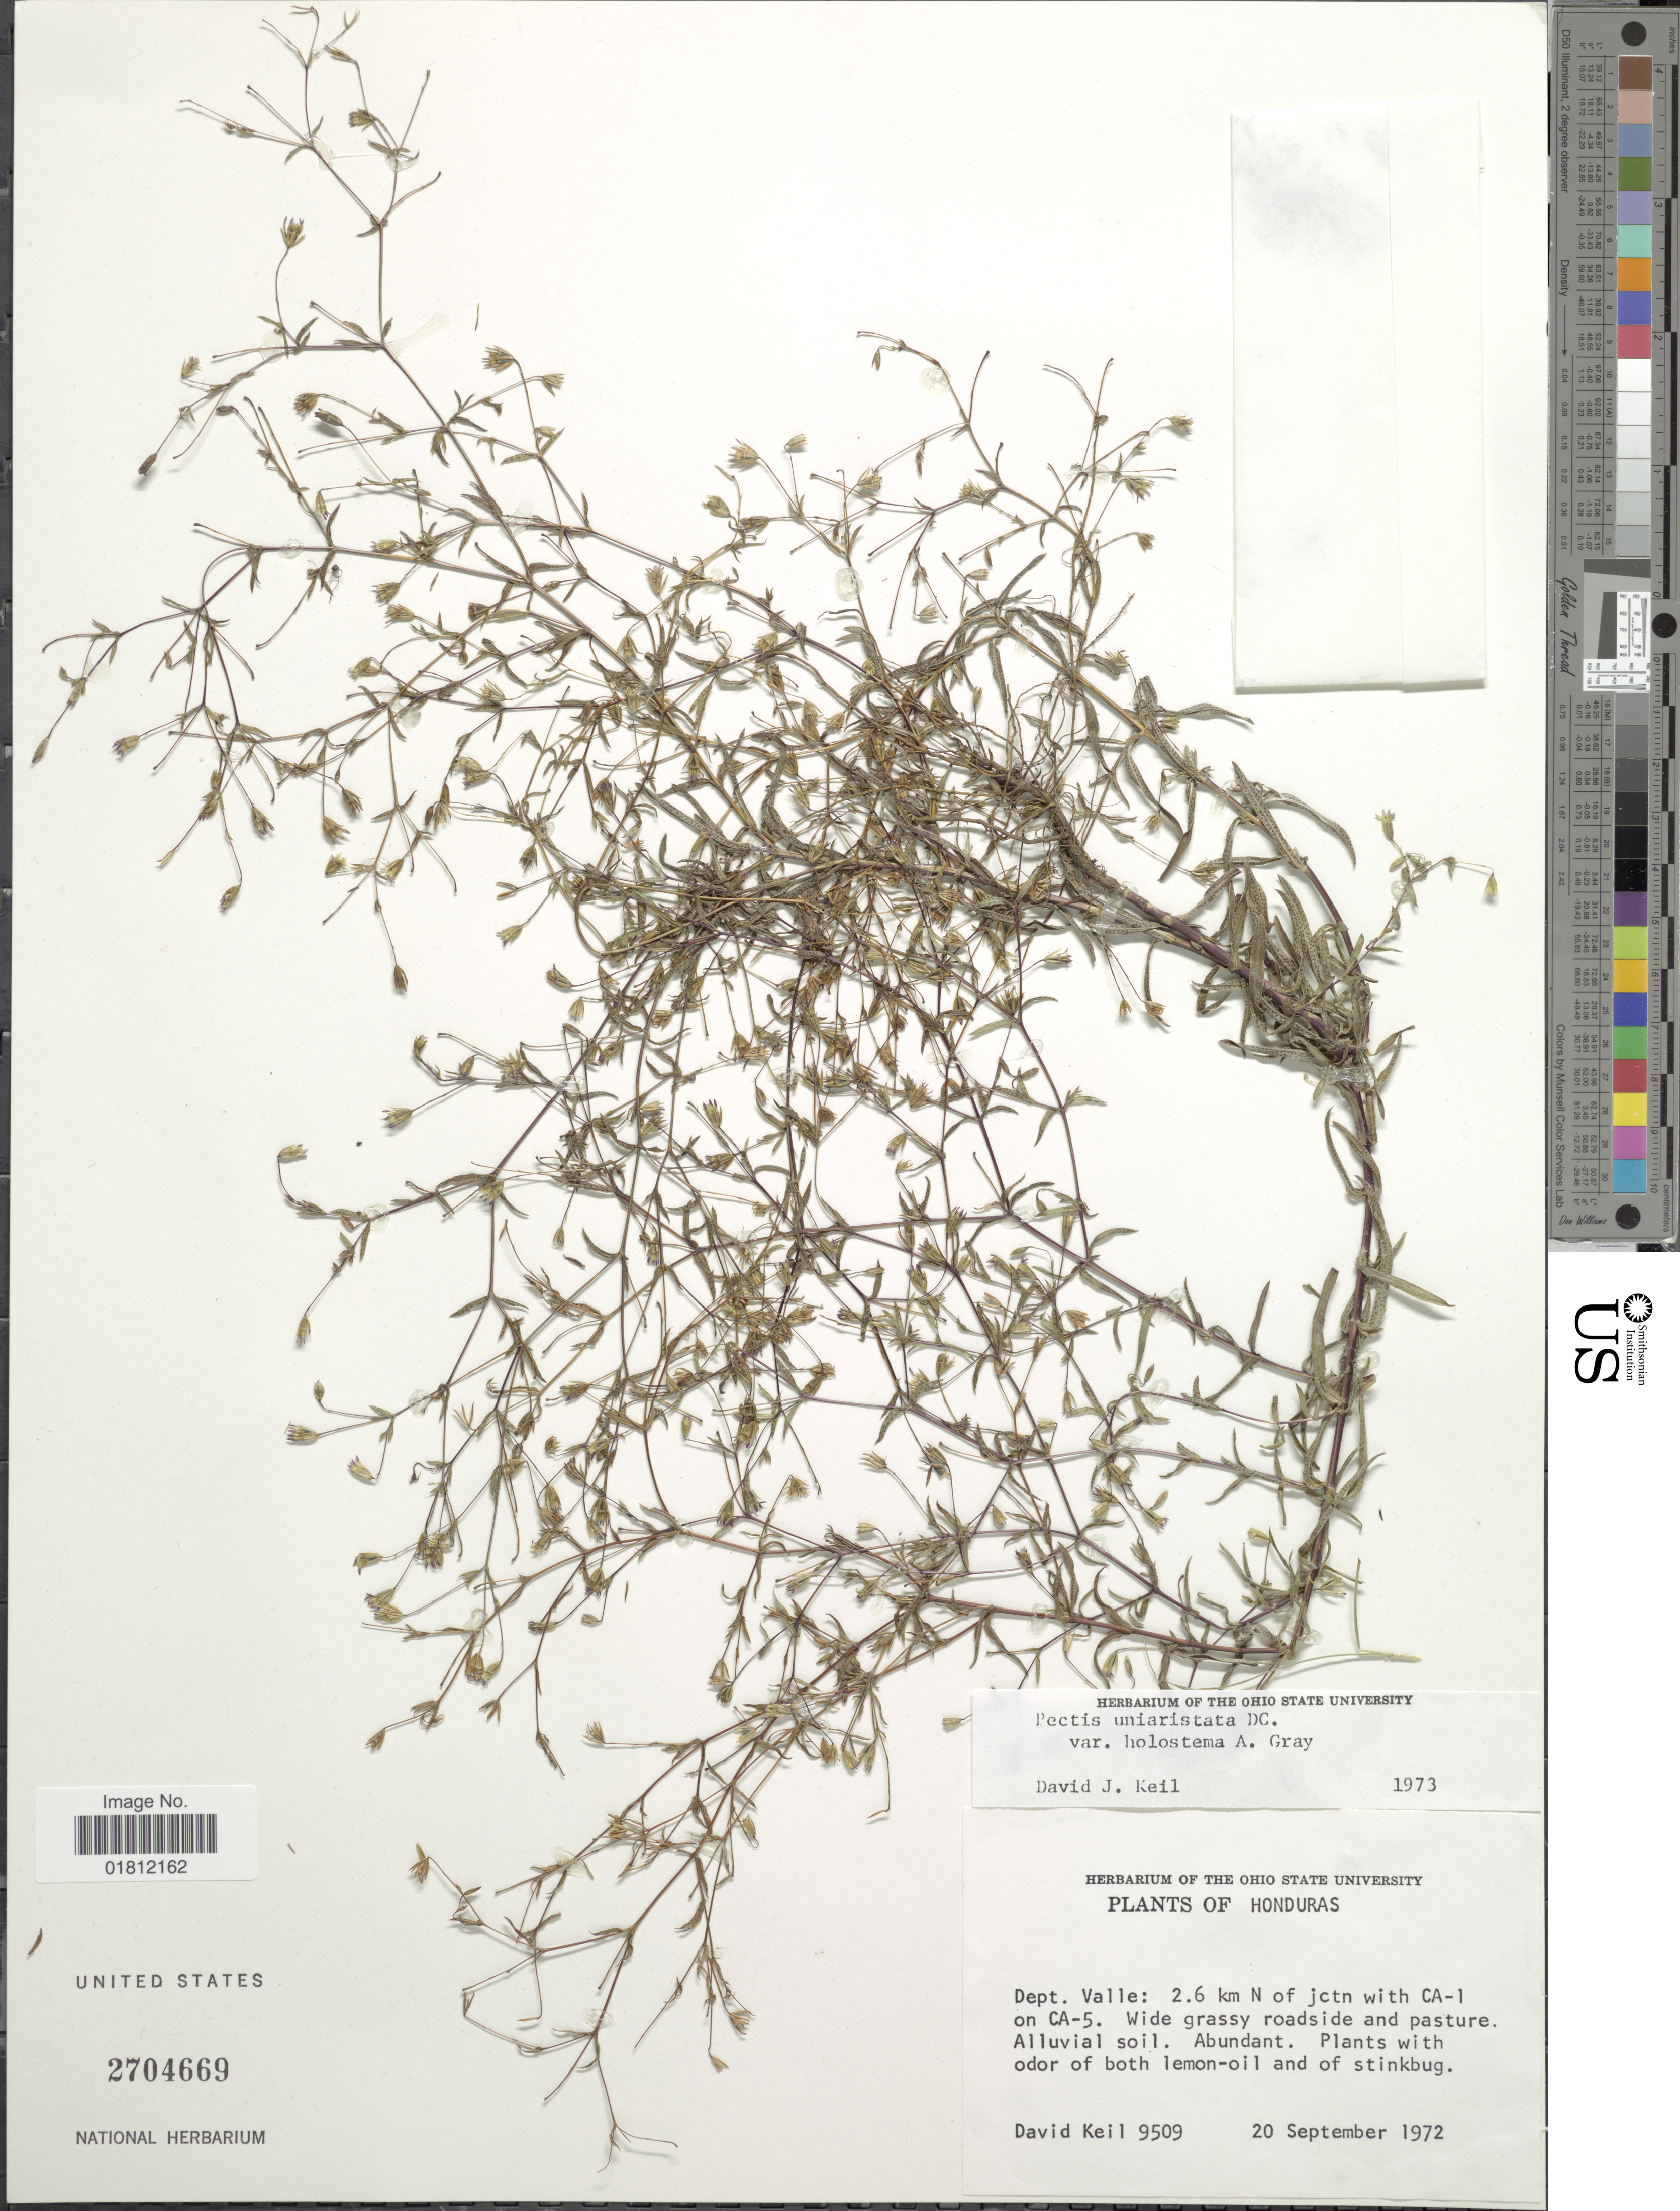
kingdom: Plantae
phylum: Tracheophyta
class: Magnoliopsida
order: Asterales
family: Asteraceae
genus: Pectis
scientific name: Pectis uniaristata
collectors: D. J. Keil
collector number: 9509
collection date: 1972-09-20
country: Honduras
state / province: Valle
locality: Dept. Valle.: 2.6 km N of jctn with CA-1 on CA-5.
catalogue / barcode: US 2704669